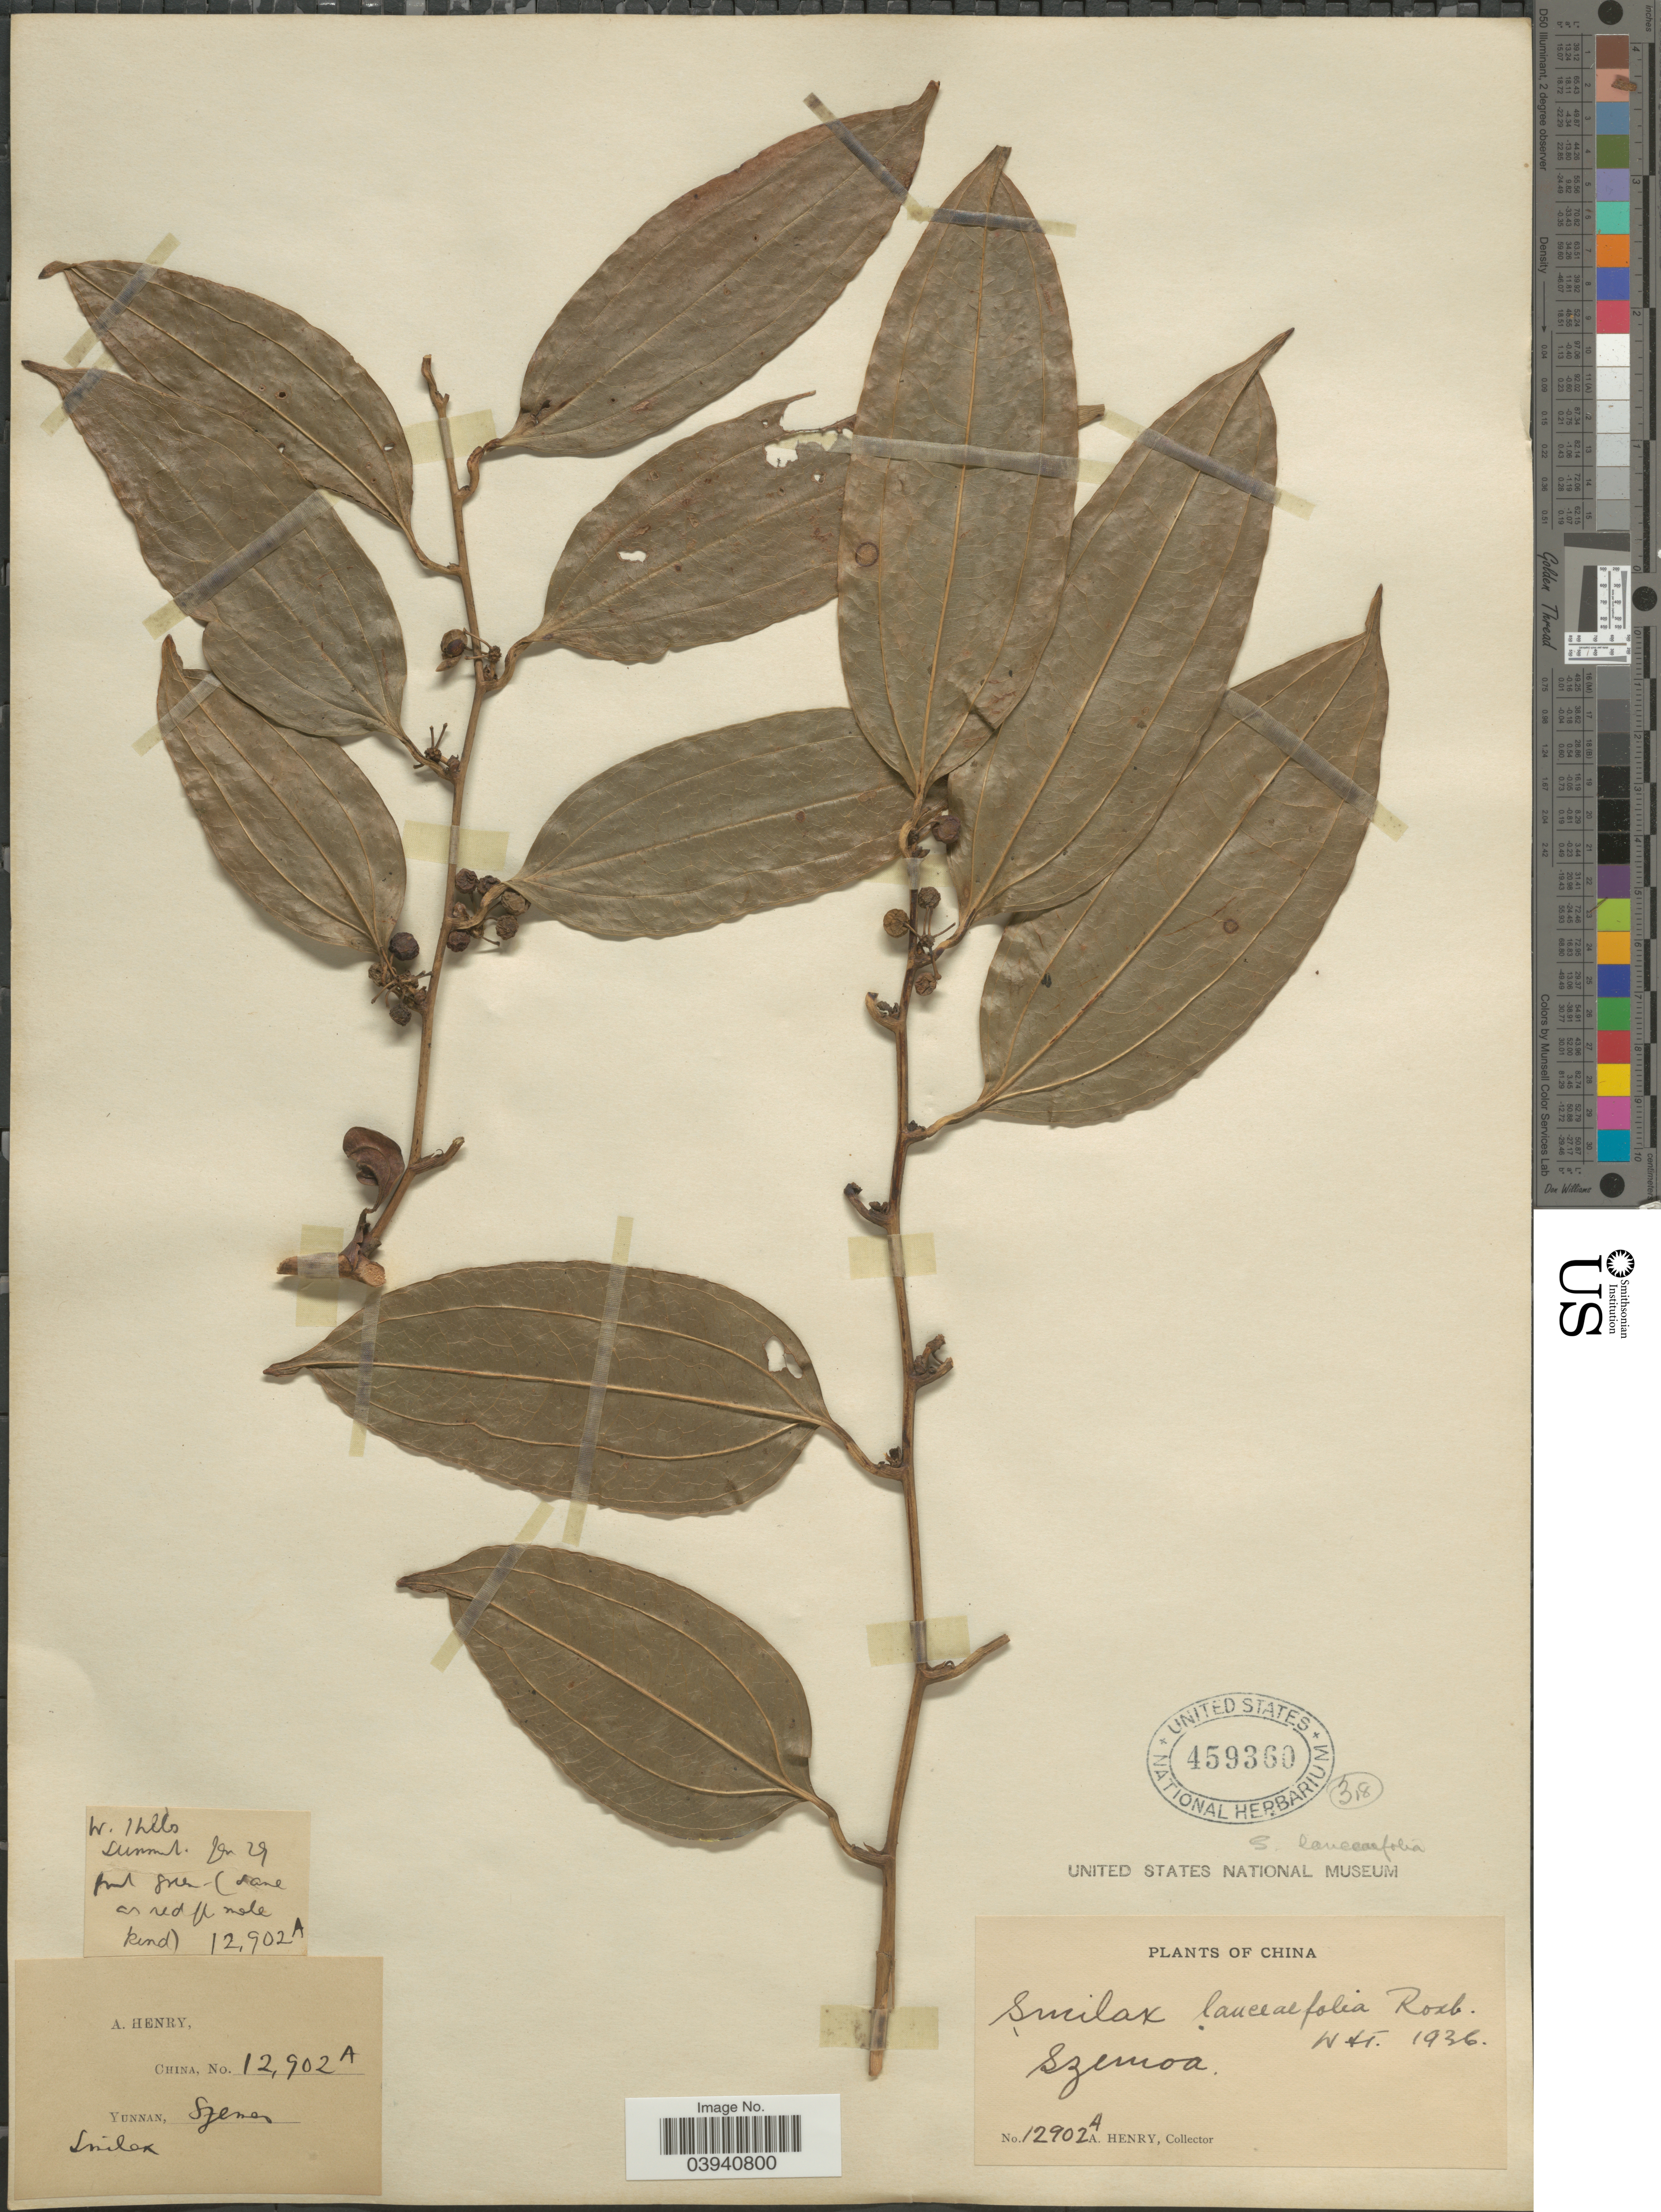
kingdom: Plantae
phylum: Tracheophyta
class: Liliopsida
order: Liliales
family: Smilacaceae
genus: Smilax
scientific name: Smilax lanceifolia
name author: Roxb.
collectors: A. Henry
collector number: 12902 A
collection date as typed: Transcribed d/m/y: /1/29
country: China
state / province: Yunnan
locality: Szemoa. W. hills summit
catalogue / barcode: US 459360